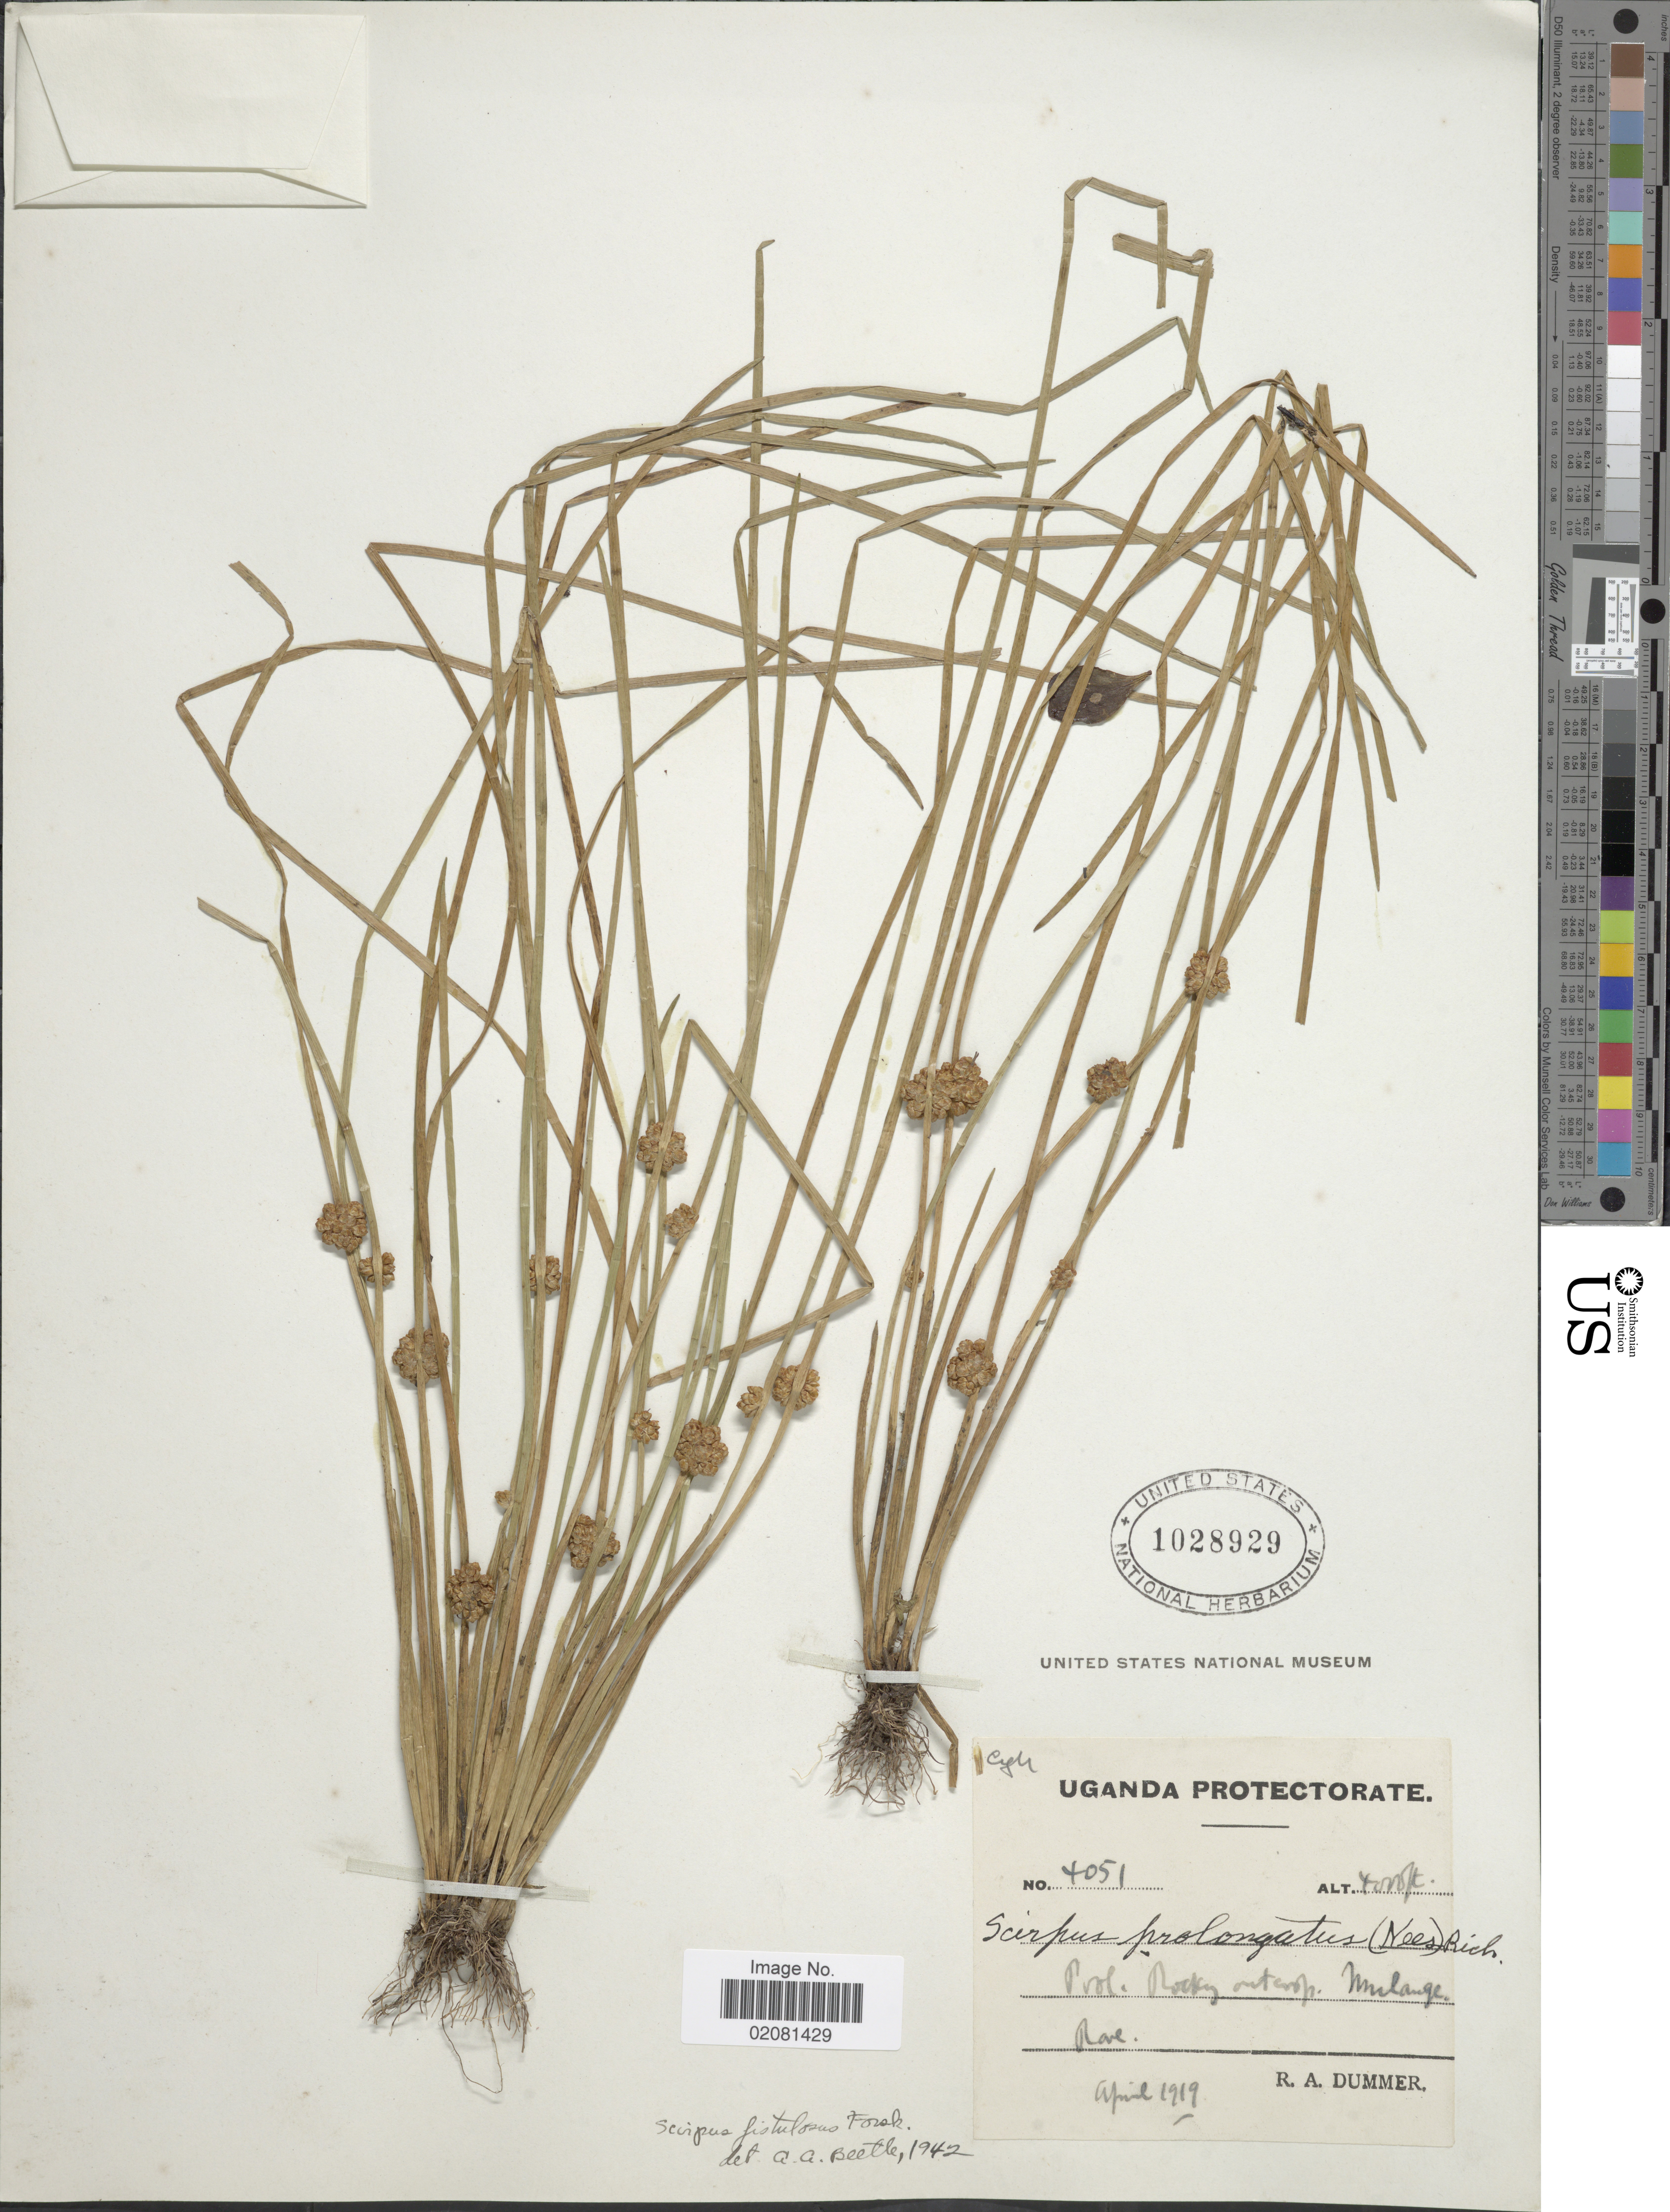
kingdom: Plantae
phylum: Tracheophyta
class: Liliopsida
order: Poales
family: Cyperaceae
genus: Schoenoplectus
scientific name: Schoenoplectus praelongatus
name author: (Poir.) J. Raynal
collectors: R. Dümmer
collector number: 4051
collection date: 1919-04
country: Uganda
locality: Prol. Rocky outcrop. Mulange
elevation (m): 1219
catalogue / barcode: US 1028929